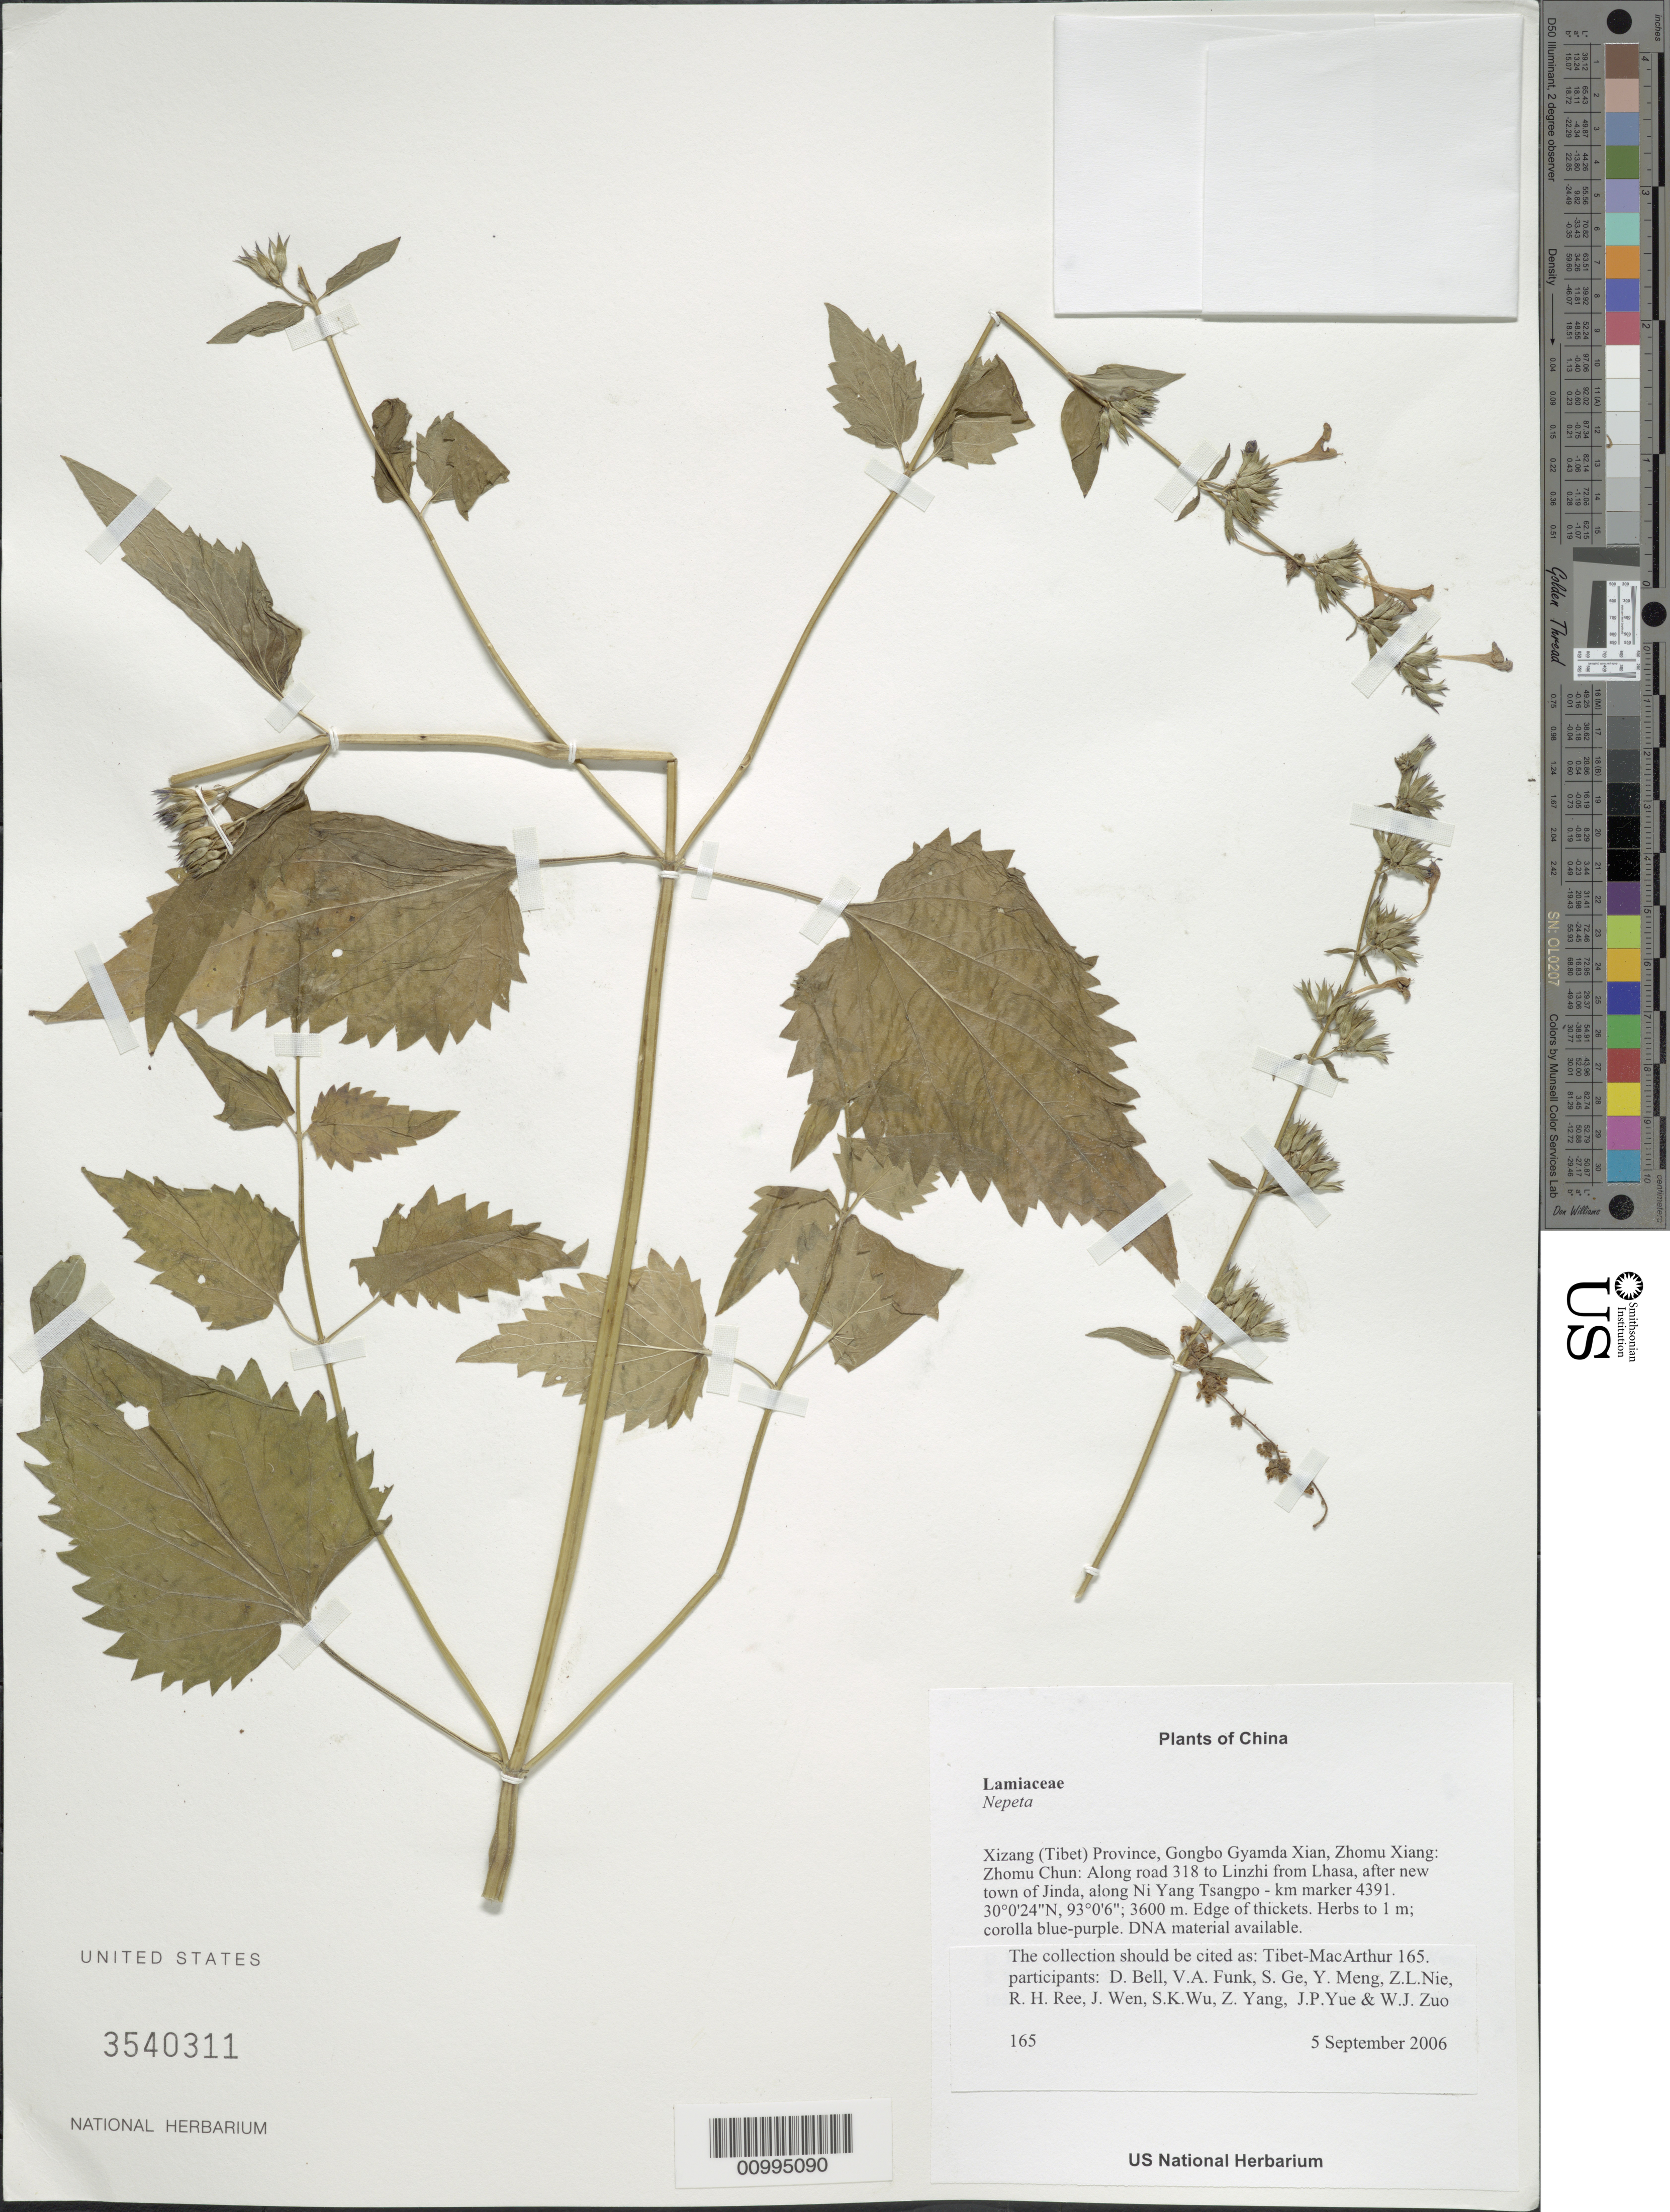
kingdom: Plantae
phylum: Tracheophyta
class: Magnoliopsida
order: Lamiales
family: Lamiaceae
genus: Nepeta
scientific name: Nepeta sp.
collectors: Tibet-MacArthur, D. A. Bell, V. Funk, S. Ge, Y. Meng, Z. Nie, R. Ree, J. Wen, S. K. Wu, Z. Yang, J. Yue & W. Zuo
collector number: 165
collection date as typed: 05 Sep 2006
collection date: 2006-09-05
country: China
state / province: Xizang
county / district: Gongbo Gyamda Xian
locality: Zhomu Xiang: Zhomu Chun. Along road 318 to Linzhi from Lhasa, after new town of Jinda, along Ni Yang Tsangpo - km marker 4391.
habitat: Slope with Quercus, Salix, and Berberis, edges of thickets, and disturbed areas beside road. Edge of thickets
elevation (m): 3600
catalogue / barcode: US 3540311